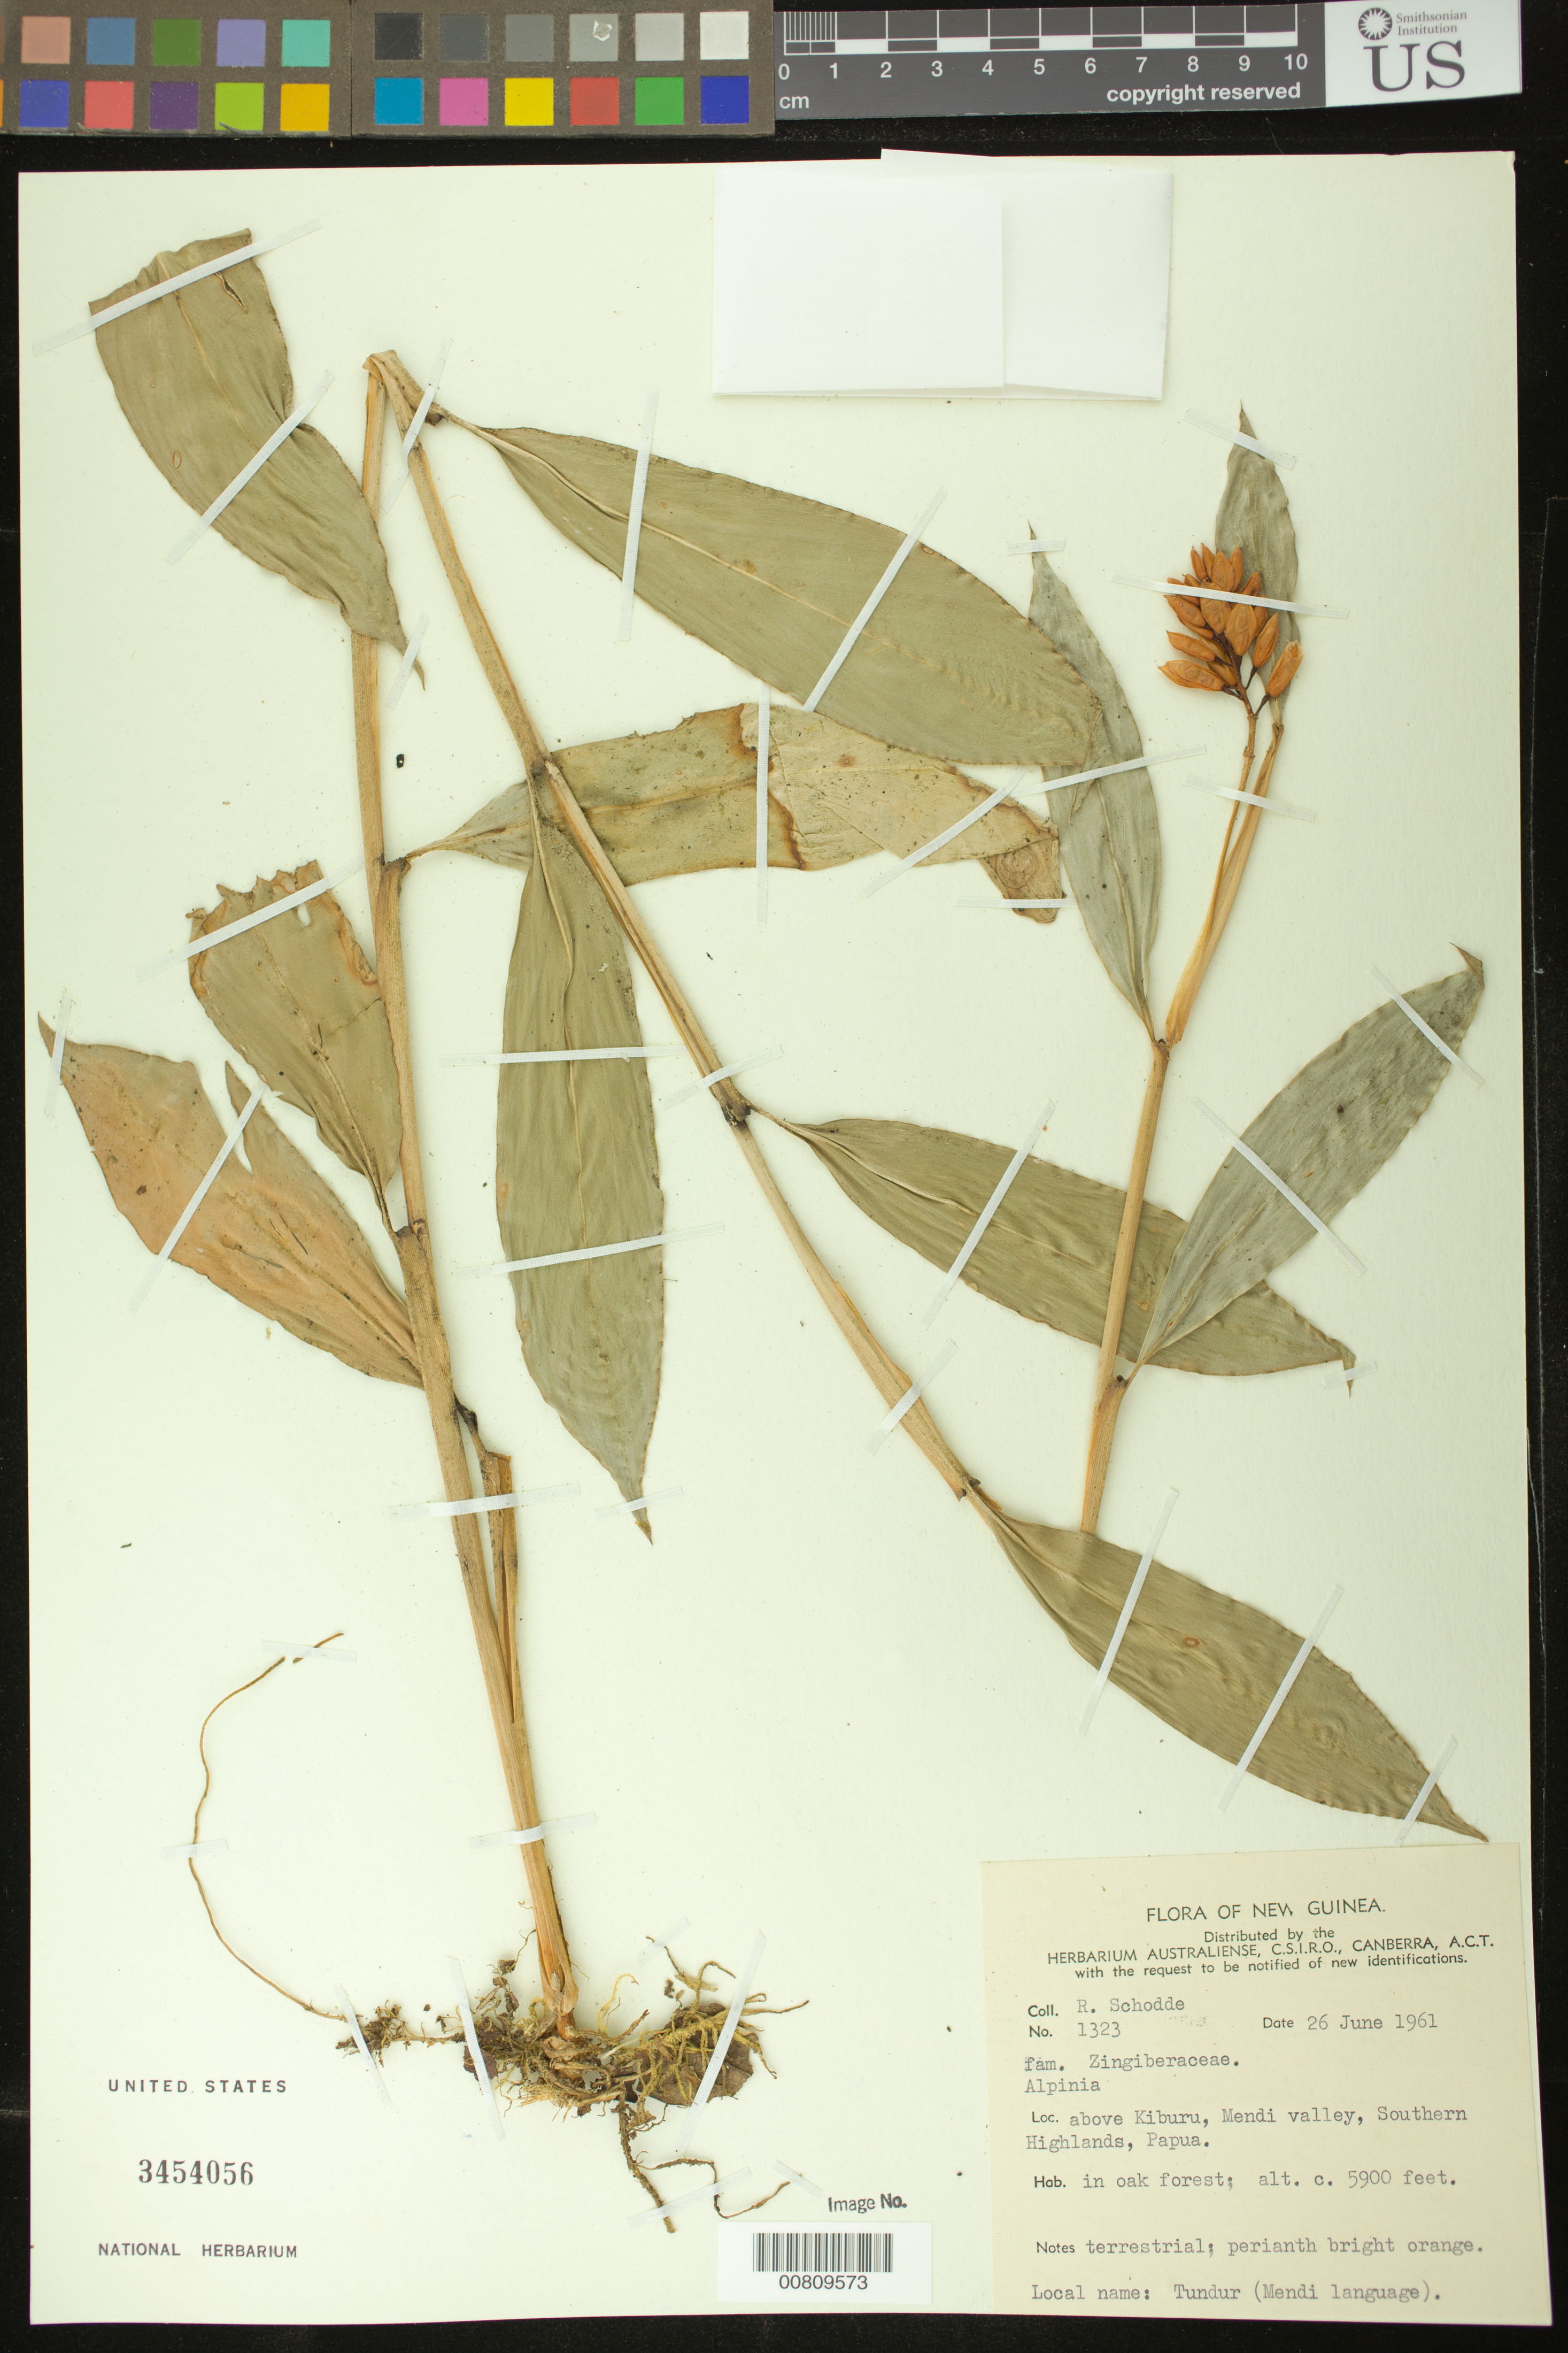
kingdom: Plantae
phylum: Tracheophyta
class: Liliopsida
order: Zingiberales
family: Zingiberaceae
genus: Alpinia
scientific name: Alpinia sp.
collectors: R. Schodde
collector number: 1323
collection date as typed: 26 Jun 1961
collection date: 1961-06-26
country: Papua New Guinea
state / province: Southern Highlands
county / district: Mendi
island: New Guinea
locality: Above Kiburu, Mendi valley.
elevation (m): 1798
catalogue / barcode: US 3454056